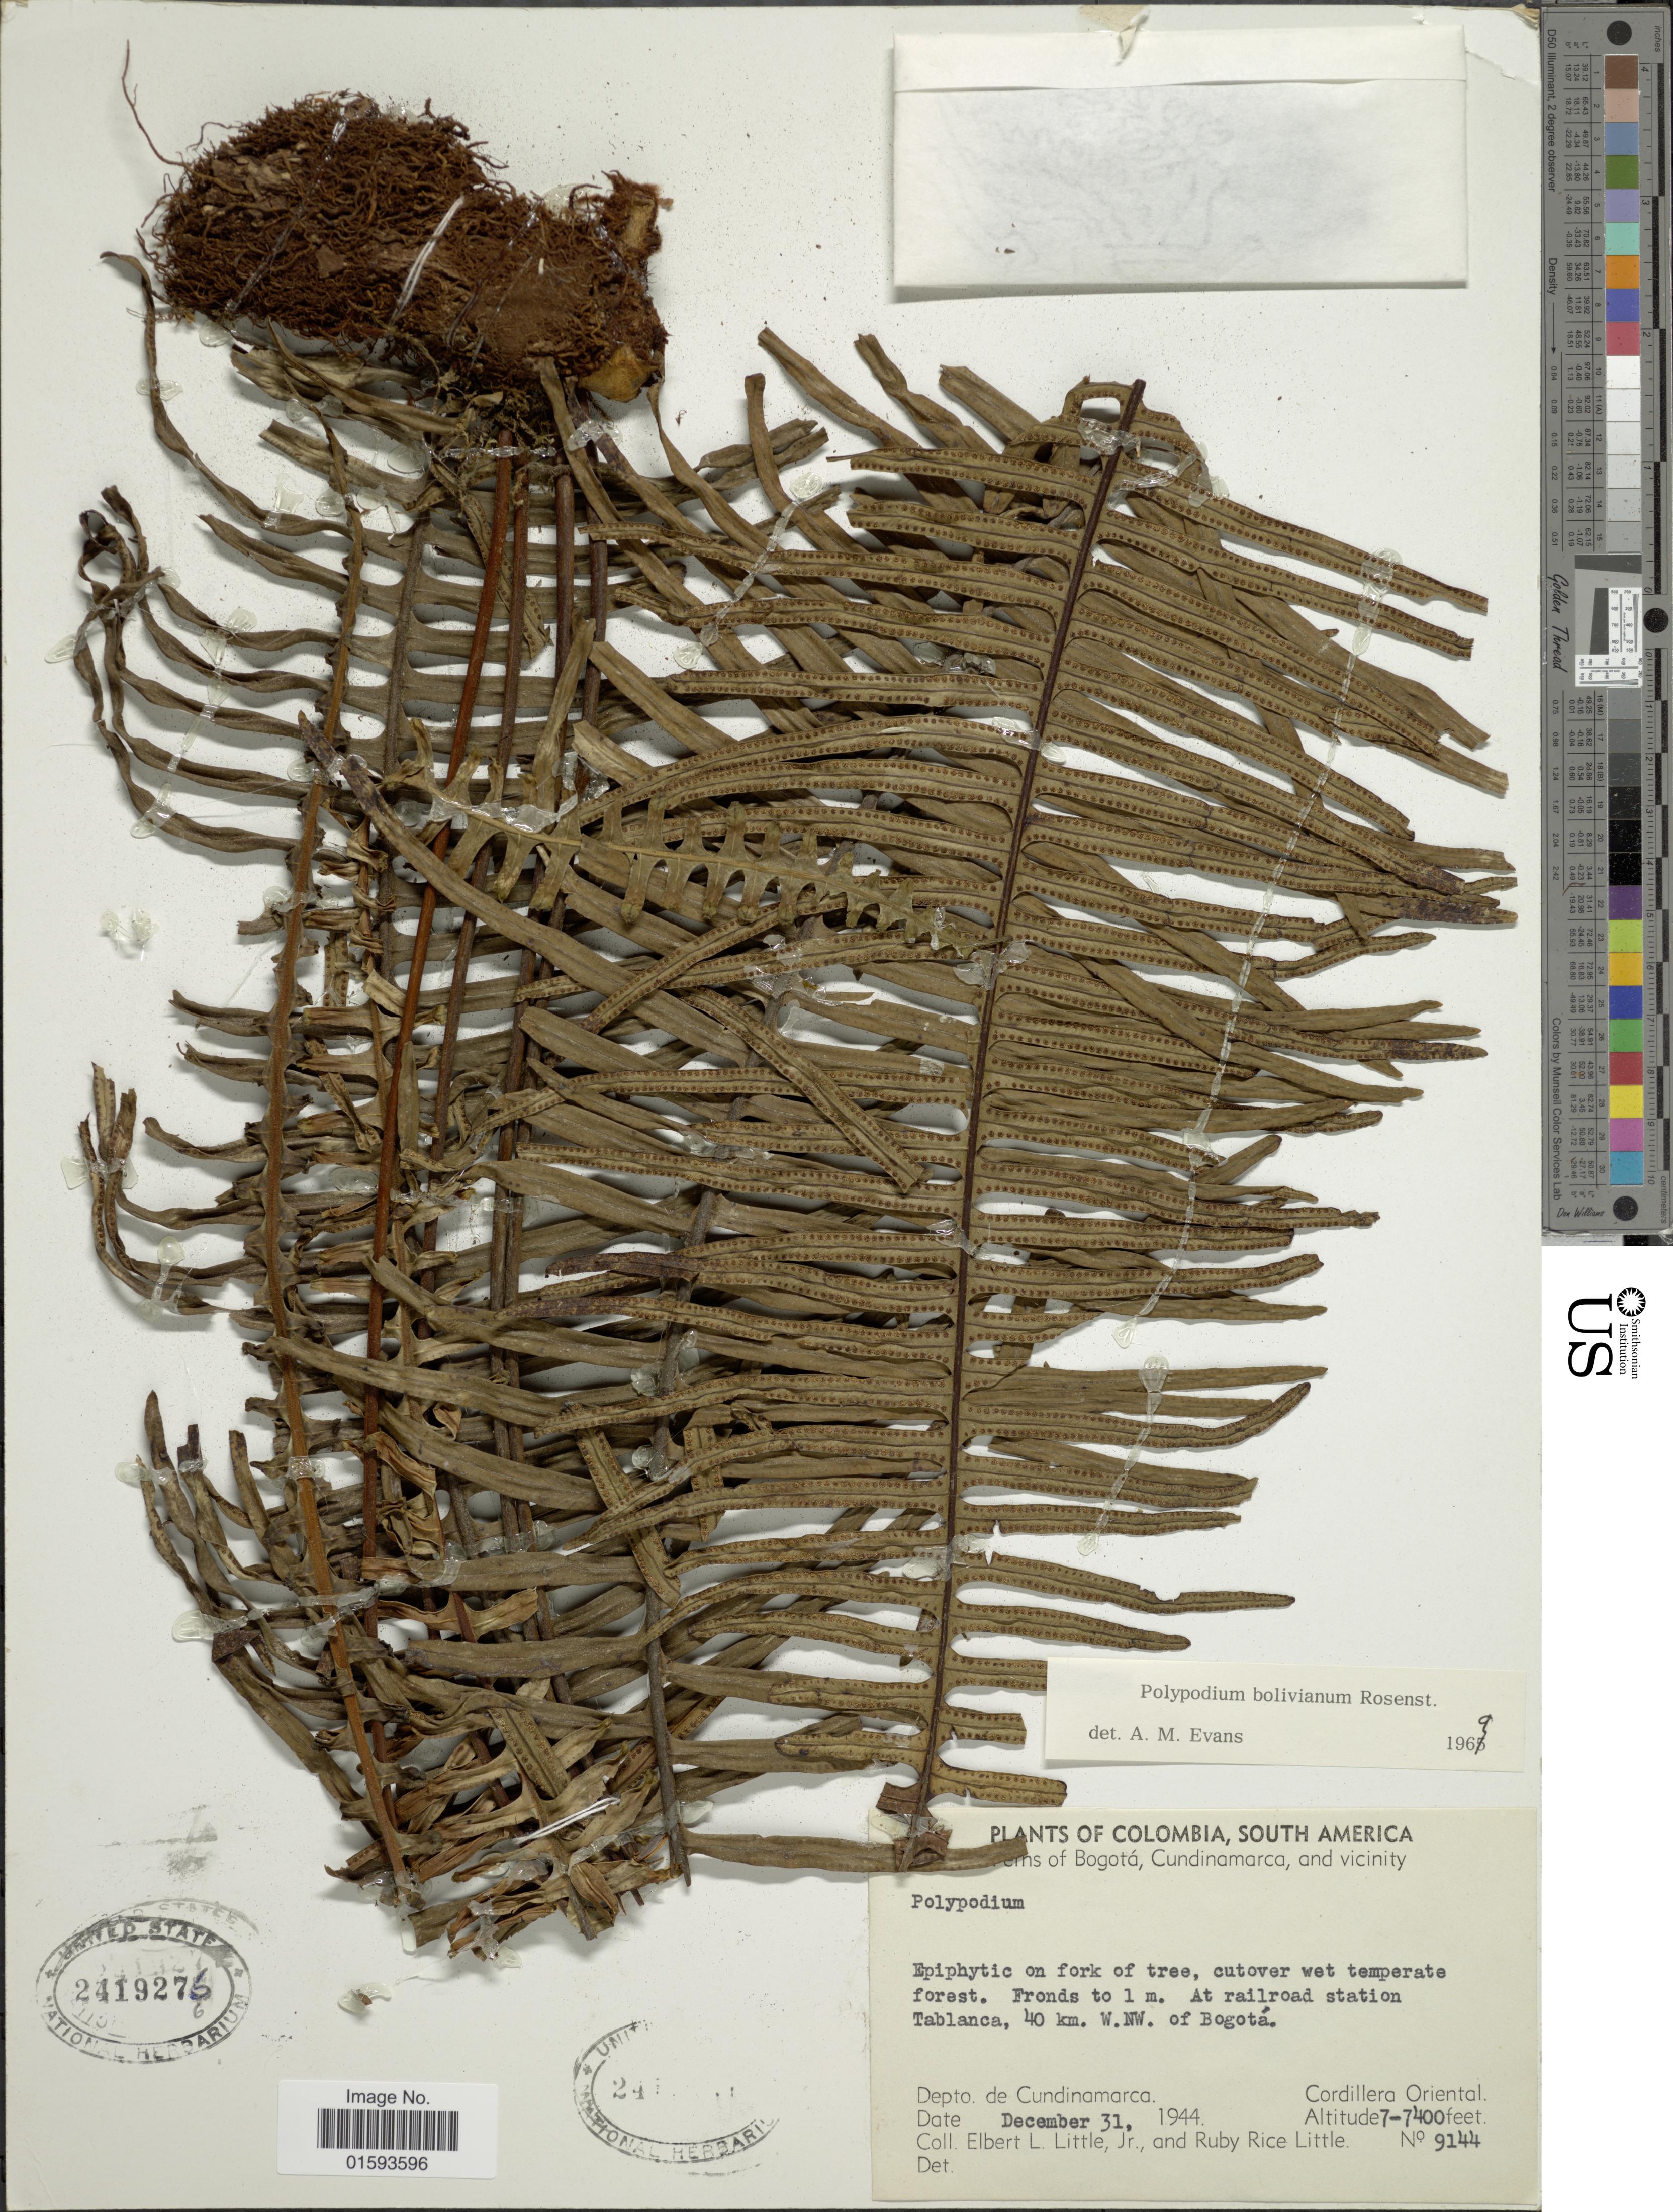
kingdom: Plantae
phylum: Tracheophyta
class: Polypodiopsida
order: Polypodiales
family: Polypodiaceae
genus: Pecluma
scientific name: Pecluma divaricata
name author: (E. Fourn.) Mickel & Beitel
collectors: E. L. Little & R. R. Little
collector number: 9144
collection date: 1944-12-31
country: Colombia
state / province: Cundinamarca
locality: Epiphytic on fork of tree, cutover wet temperate forest. Fronds to 1 m. At railroad station Tablanca, 40 km. W. NW. of Bogota, Cordillera Oriental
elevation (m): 2134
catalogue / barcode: US 2419276